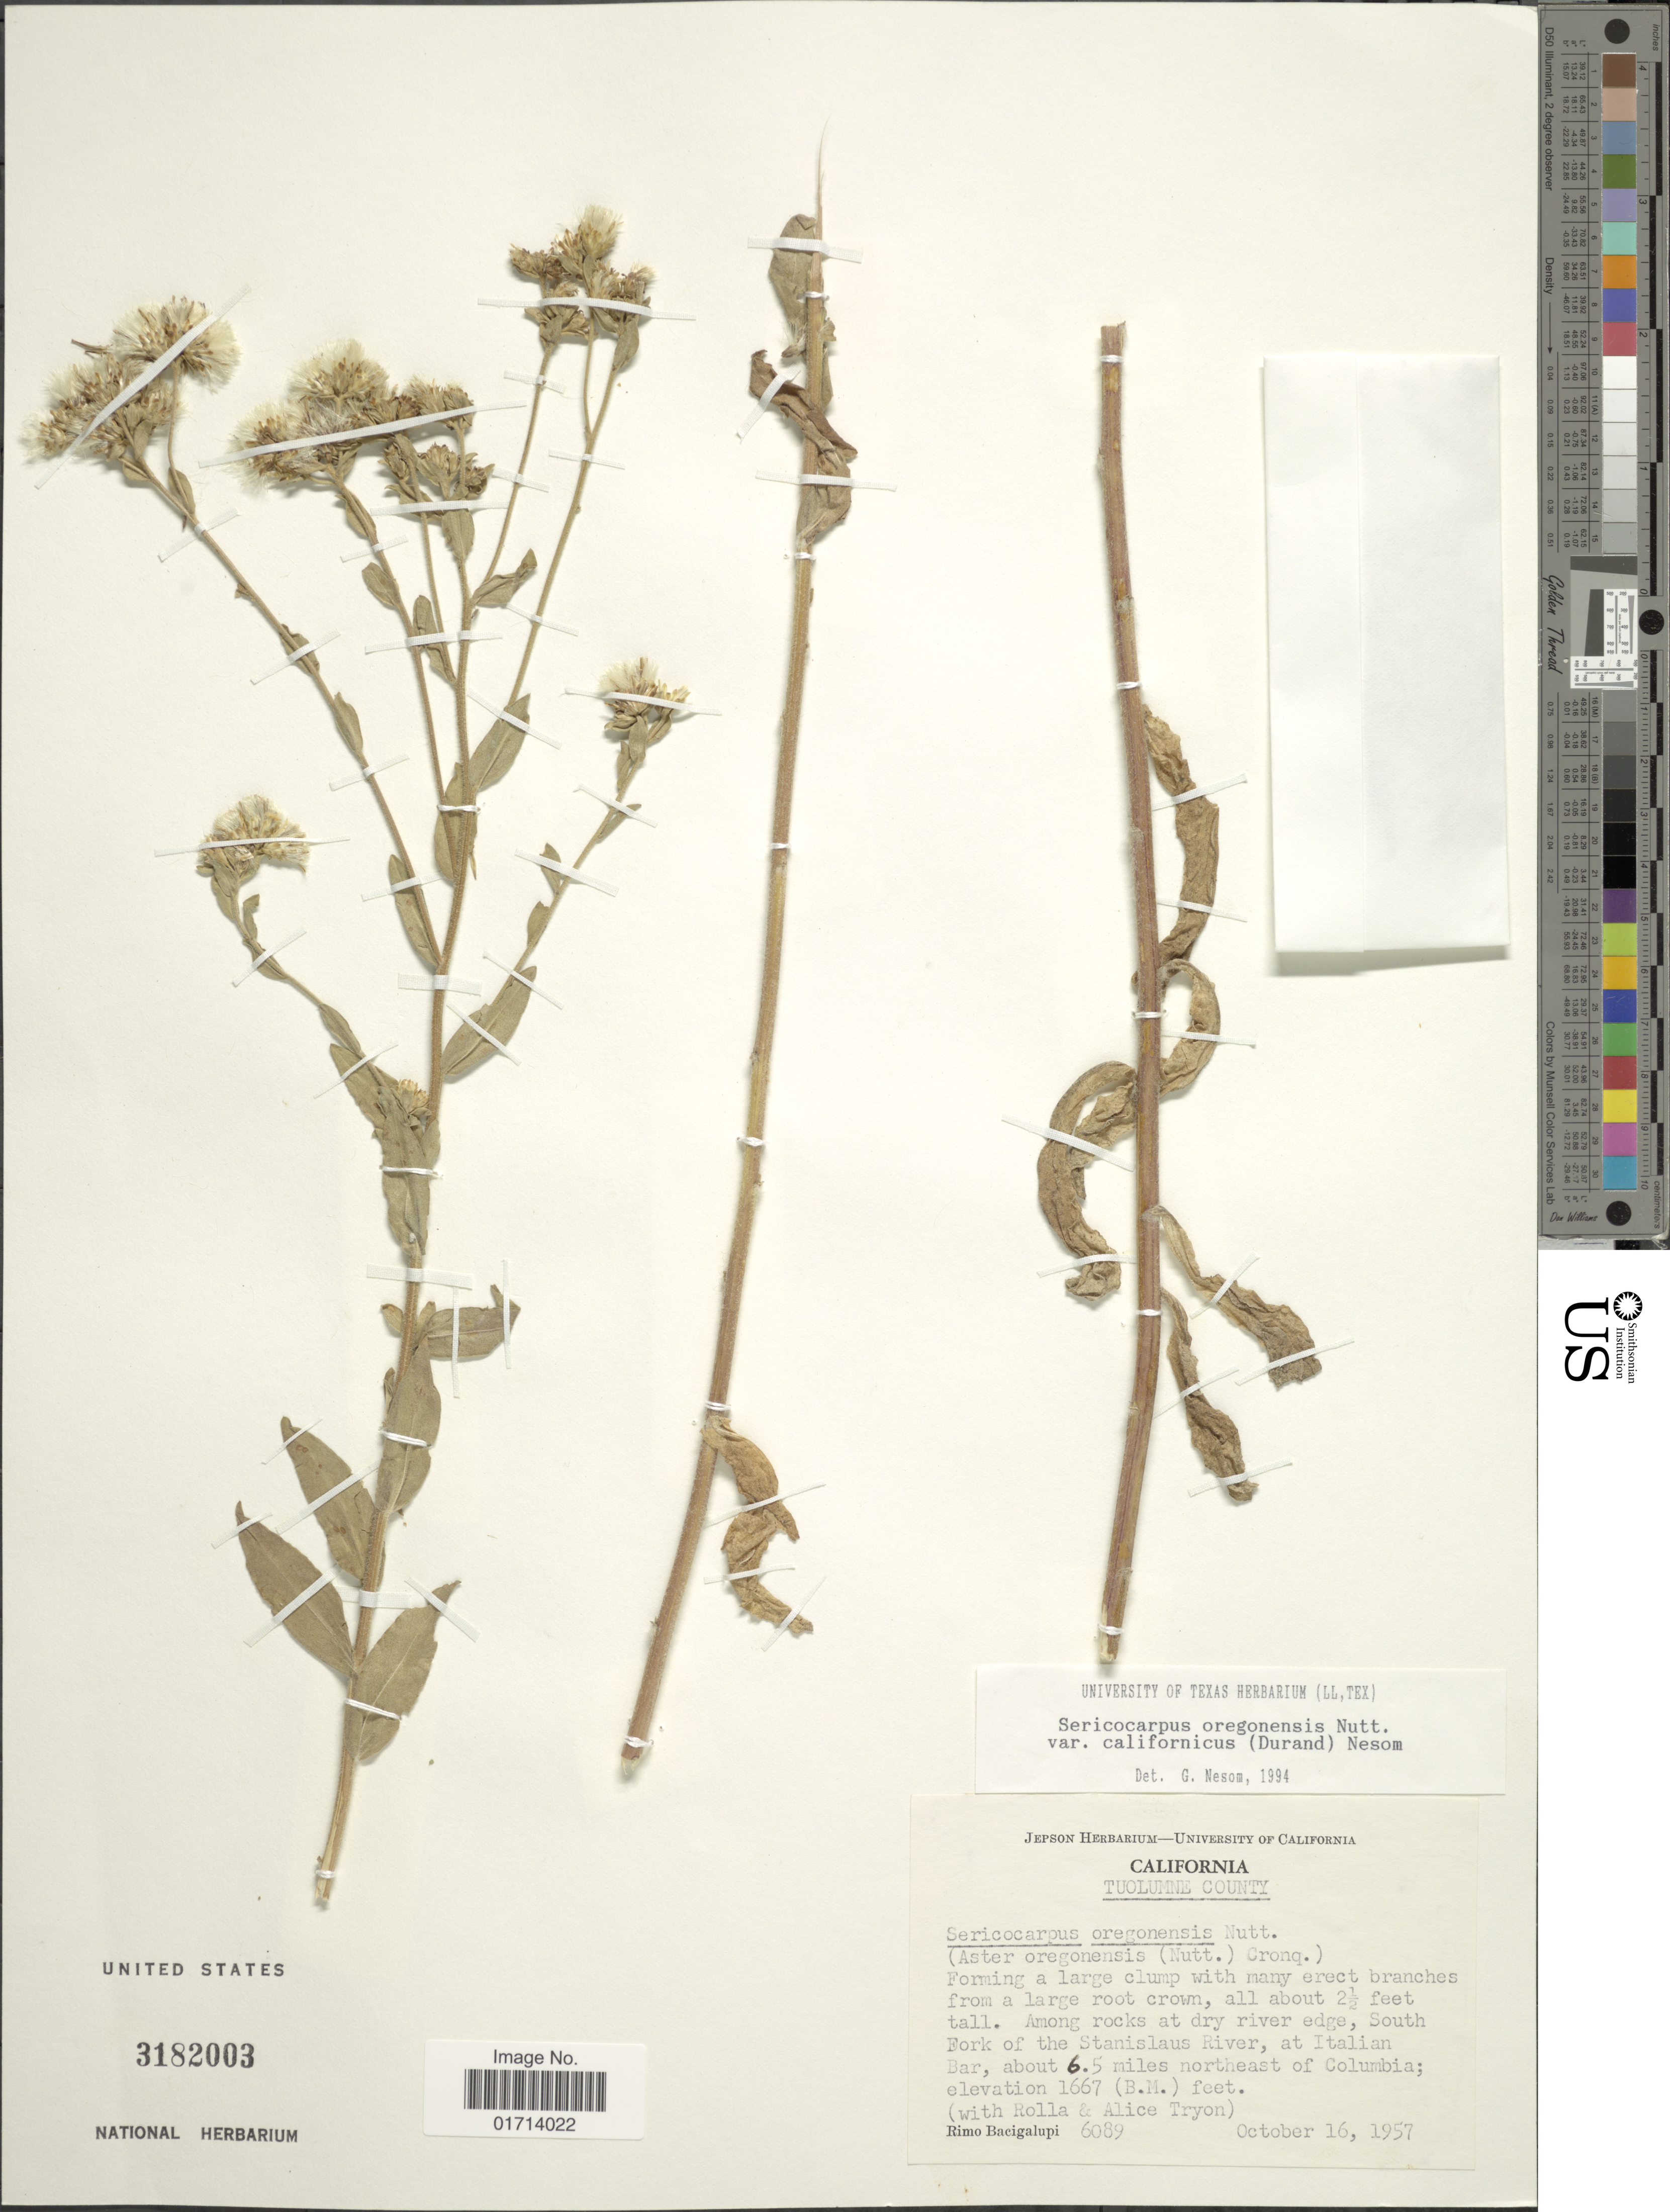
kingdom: Plantae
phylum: Tracheophyta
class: Magnoliopsida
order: Asterales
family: Asteraceae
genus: Sericocarpus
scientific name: Sericocarpus oregonensis var. californicus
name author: (Durand) G.L. Nesom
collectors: R. Bacigalupi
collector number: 6089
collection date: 1957-10-16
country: United States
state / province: California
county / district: Tuolumne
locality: Tuolumne County, South Fork of the Stanislaus River, at Italian Bar, about 6.5 miles northeast of Columbia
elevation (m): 508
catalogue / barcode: US 3182003